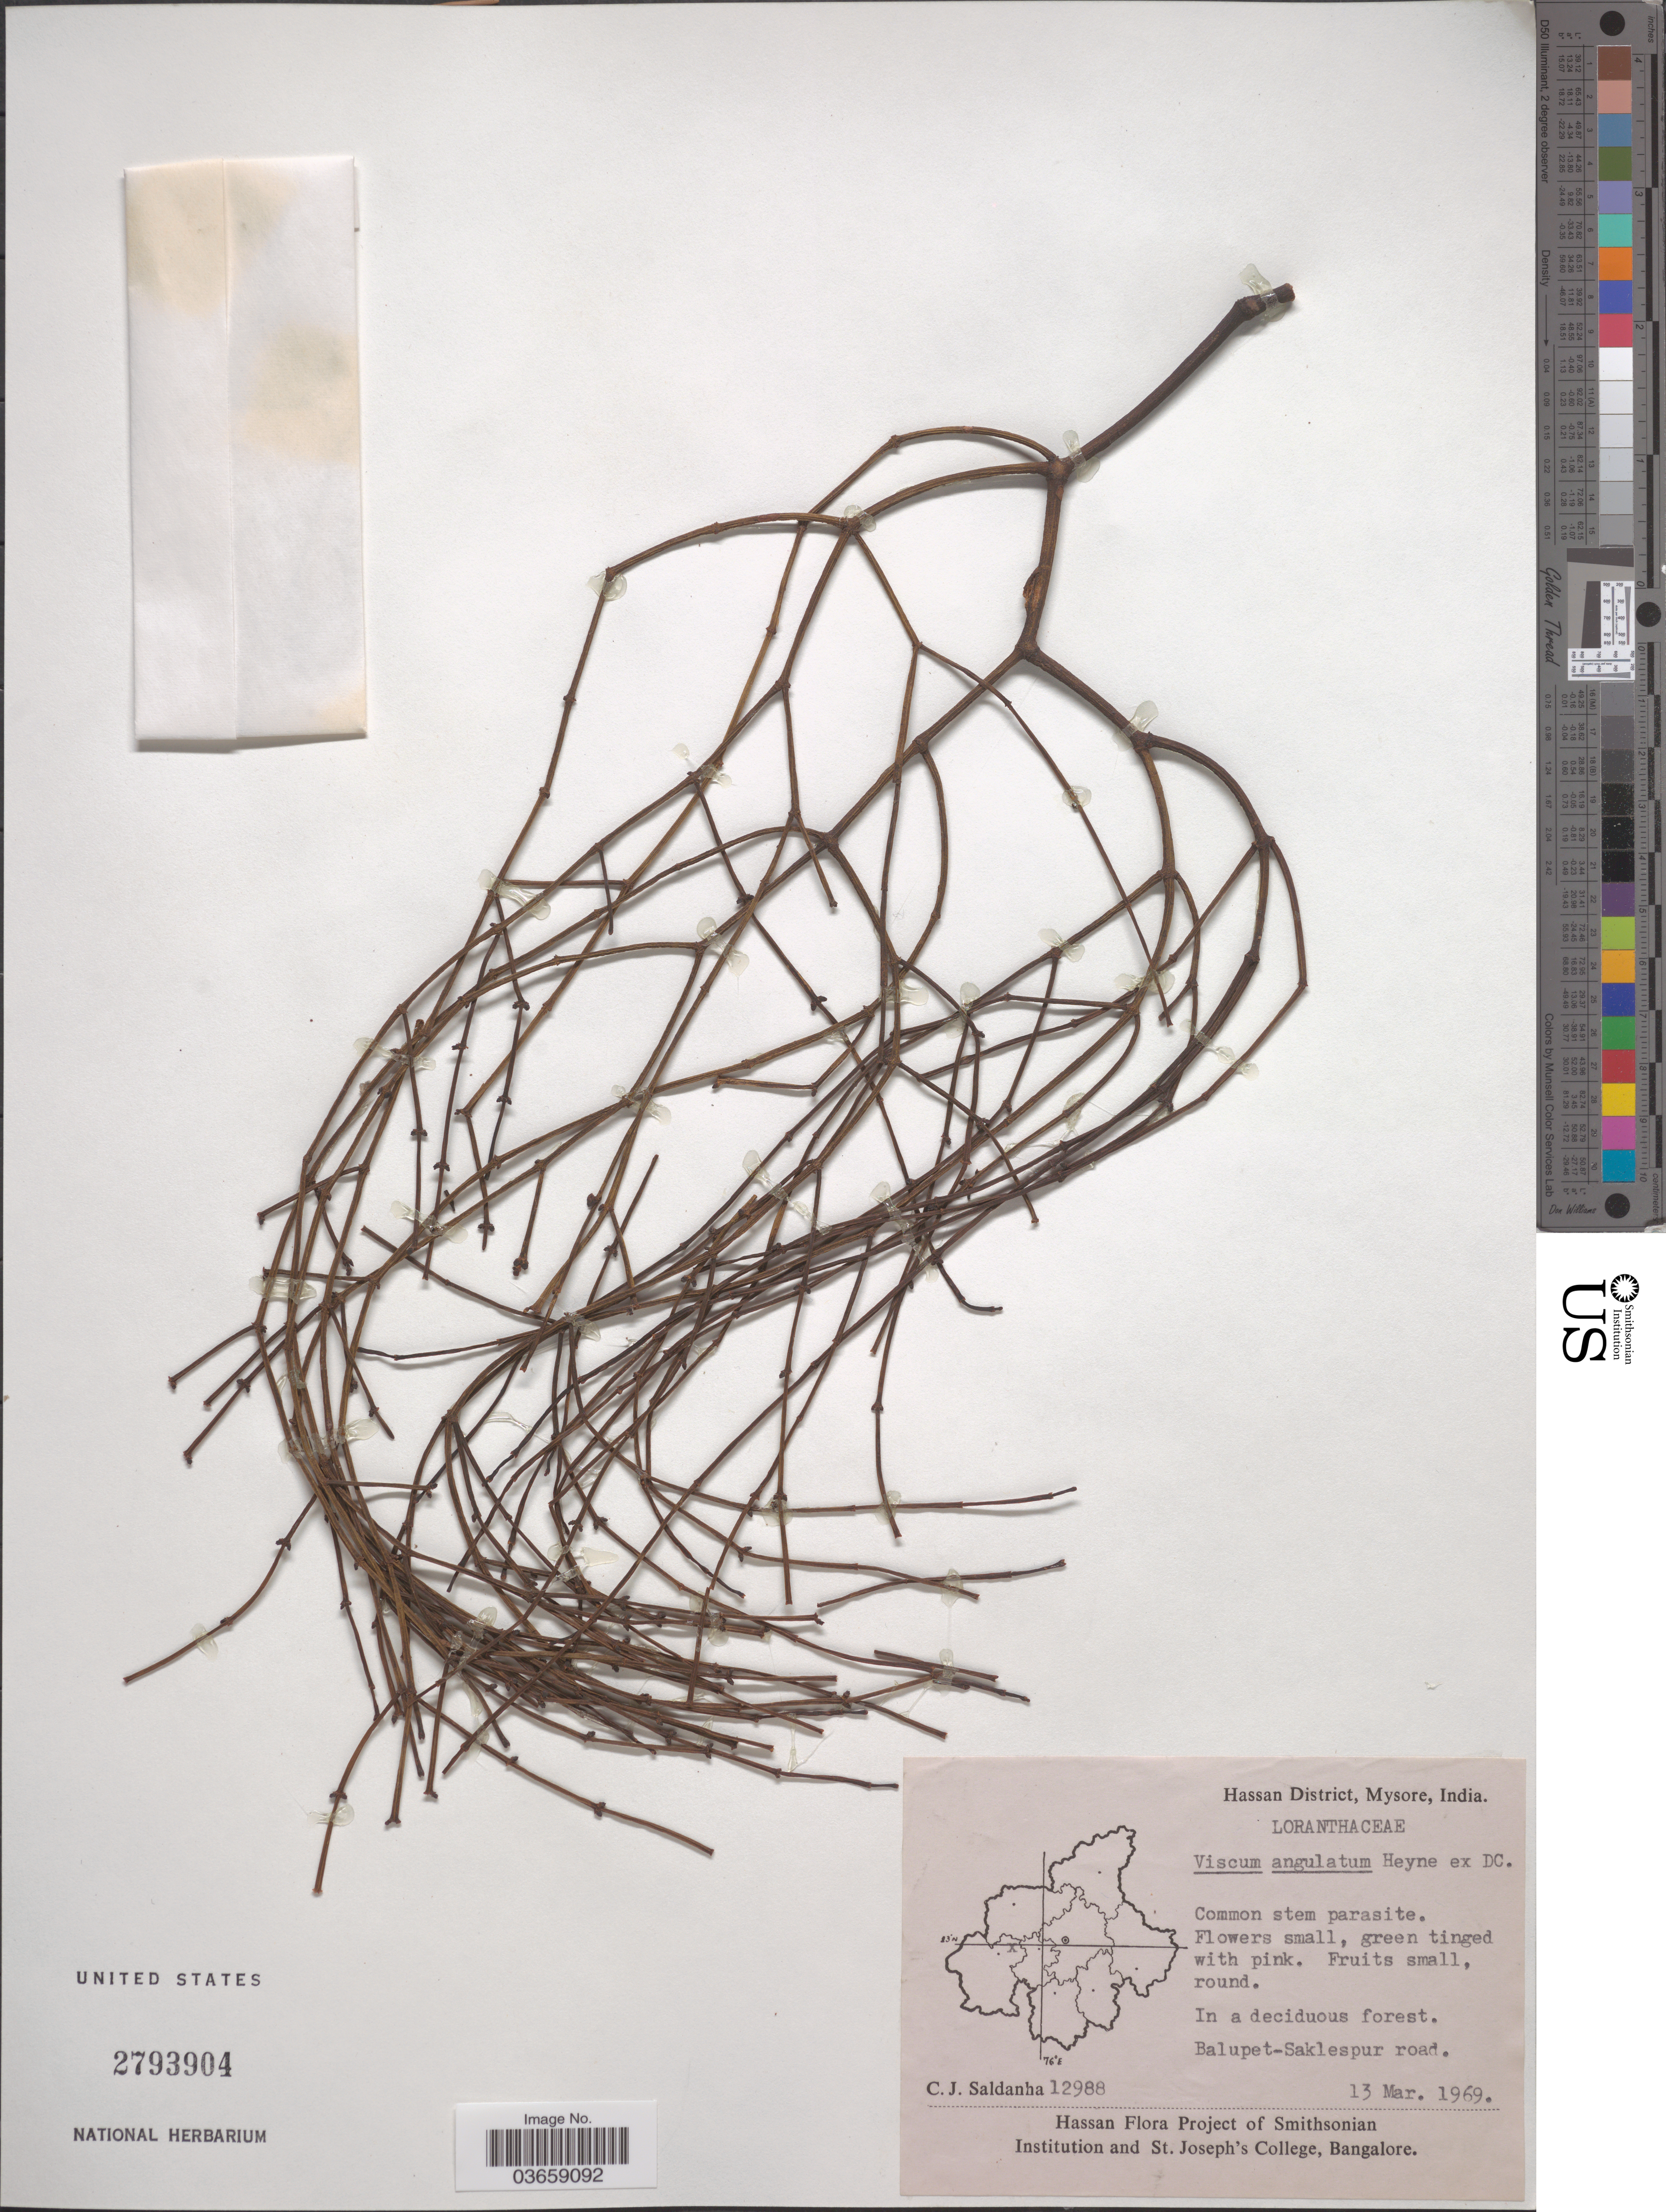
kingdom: Plantae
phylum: Tracheophyta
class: Magnoliopsida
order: Santalales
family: Viscaceae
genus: Viscum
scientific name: Viscum angulatum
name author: B. Heyne ex DC.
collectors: C. J. Saldanha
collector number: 12988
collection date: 1969-03-13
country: India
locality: Hassan District, Mysore. Balupet-Saklespur road.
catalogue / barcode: US 2793904